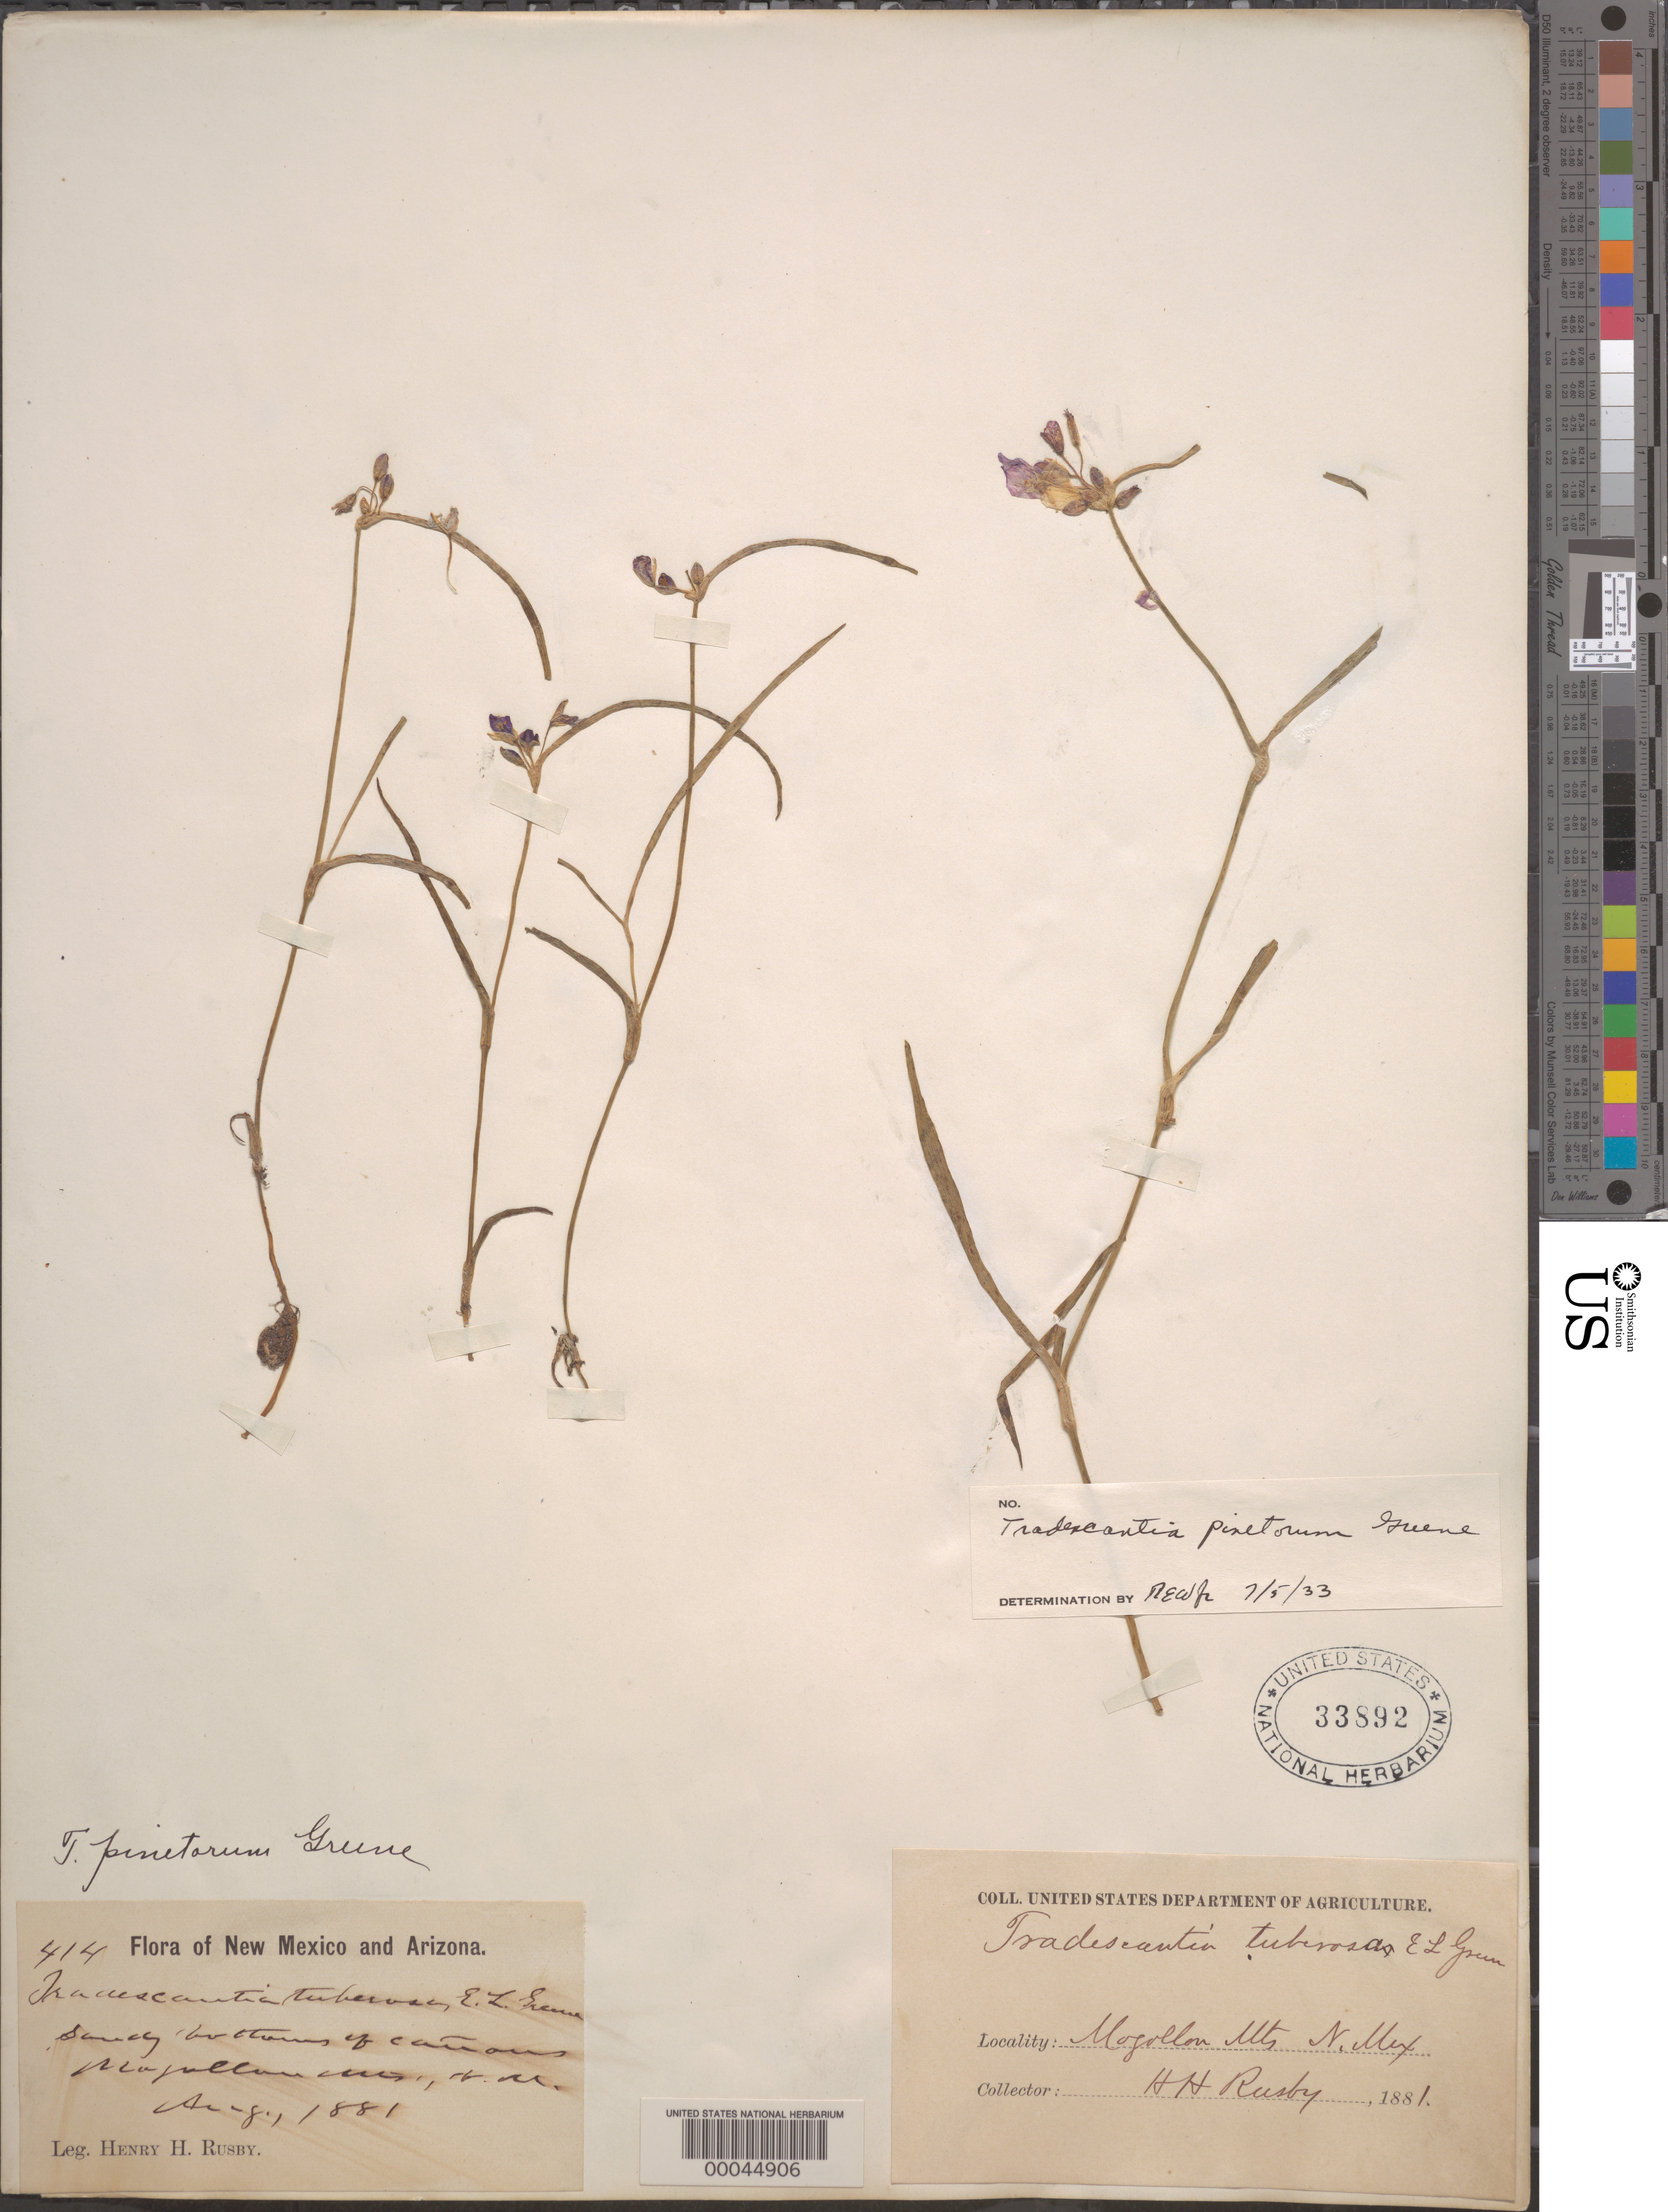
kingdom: Plantae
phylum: Tracheophyta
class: Liliopsida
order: Commelinales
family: Commelinaceae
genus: Tradescantia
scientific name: Tradescantia pinetorum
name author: Greene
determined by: Woodson, R. E., Jr.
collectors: H. H. Rusby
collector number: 414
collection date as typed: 08 Aug 1881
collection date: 1881-08-08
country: United States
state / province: New Mexico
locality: Mogollon mts.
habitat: Sandy canyon bottom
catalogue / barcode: US 33892